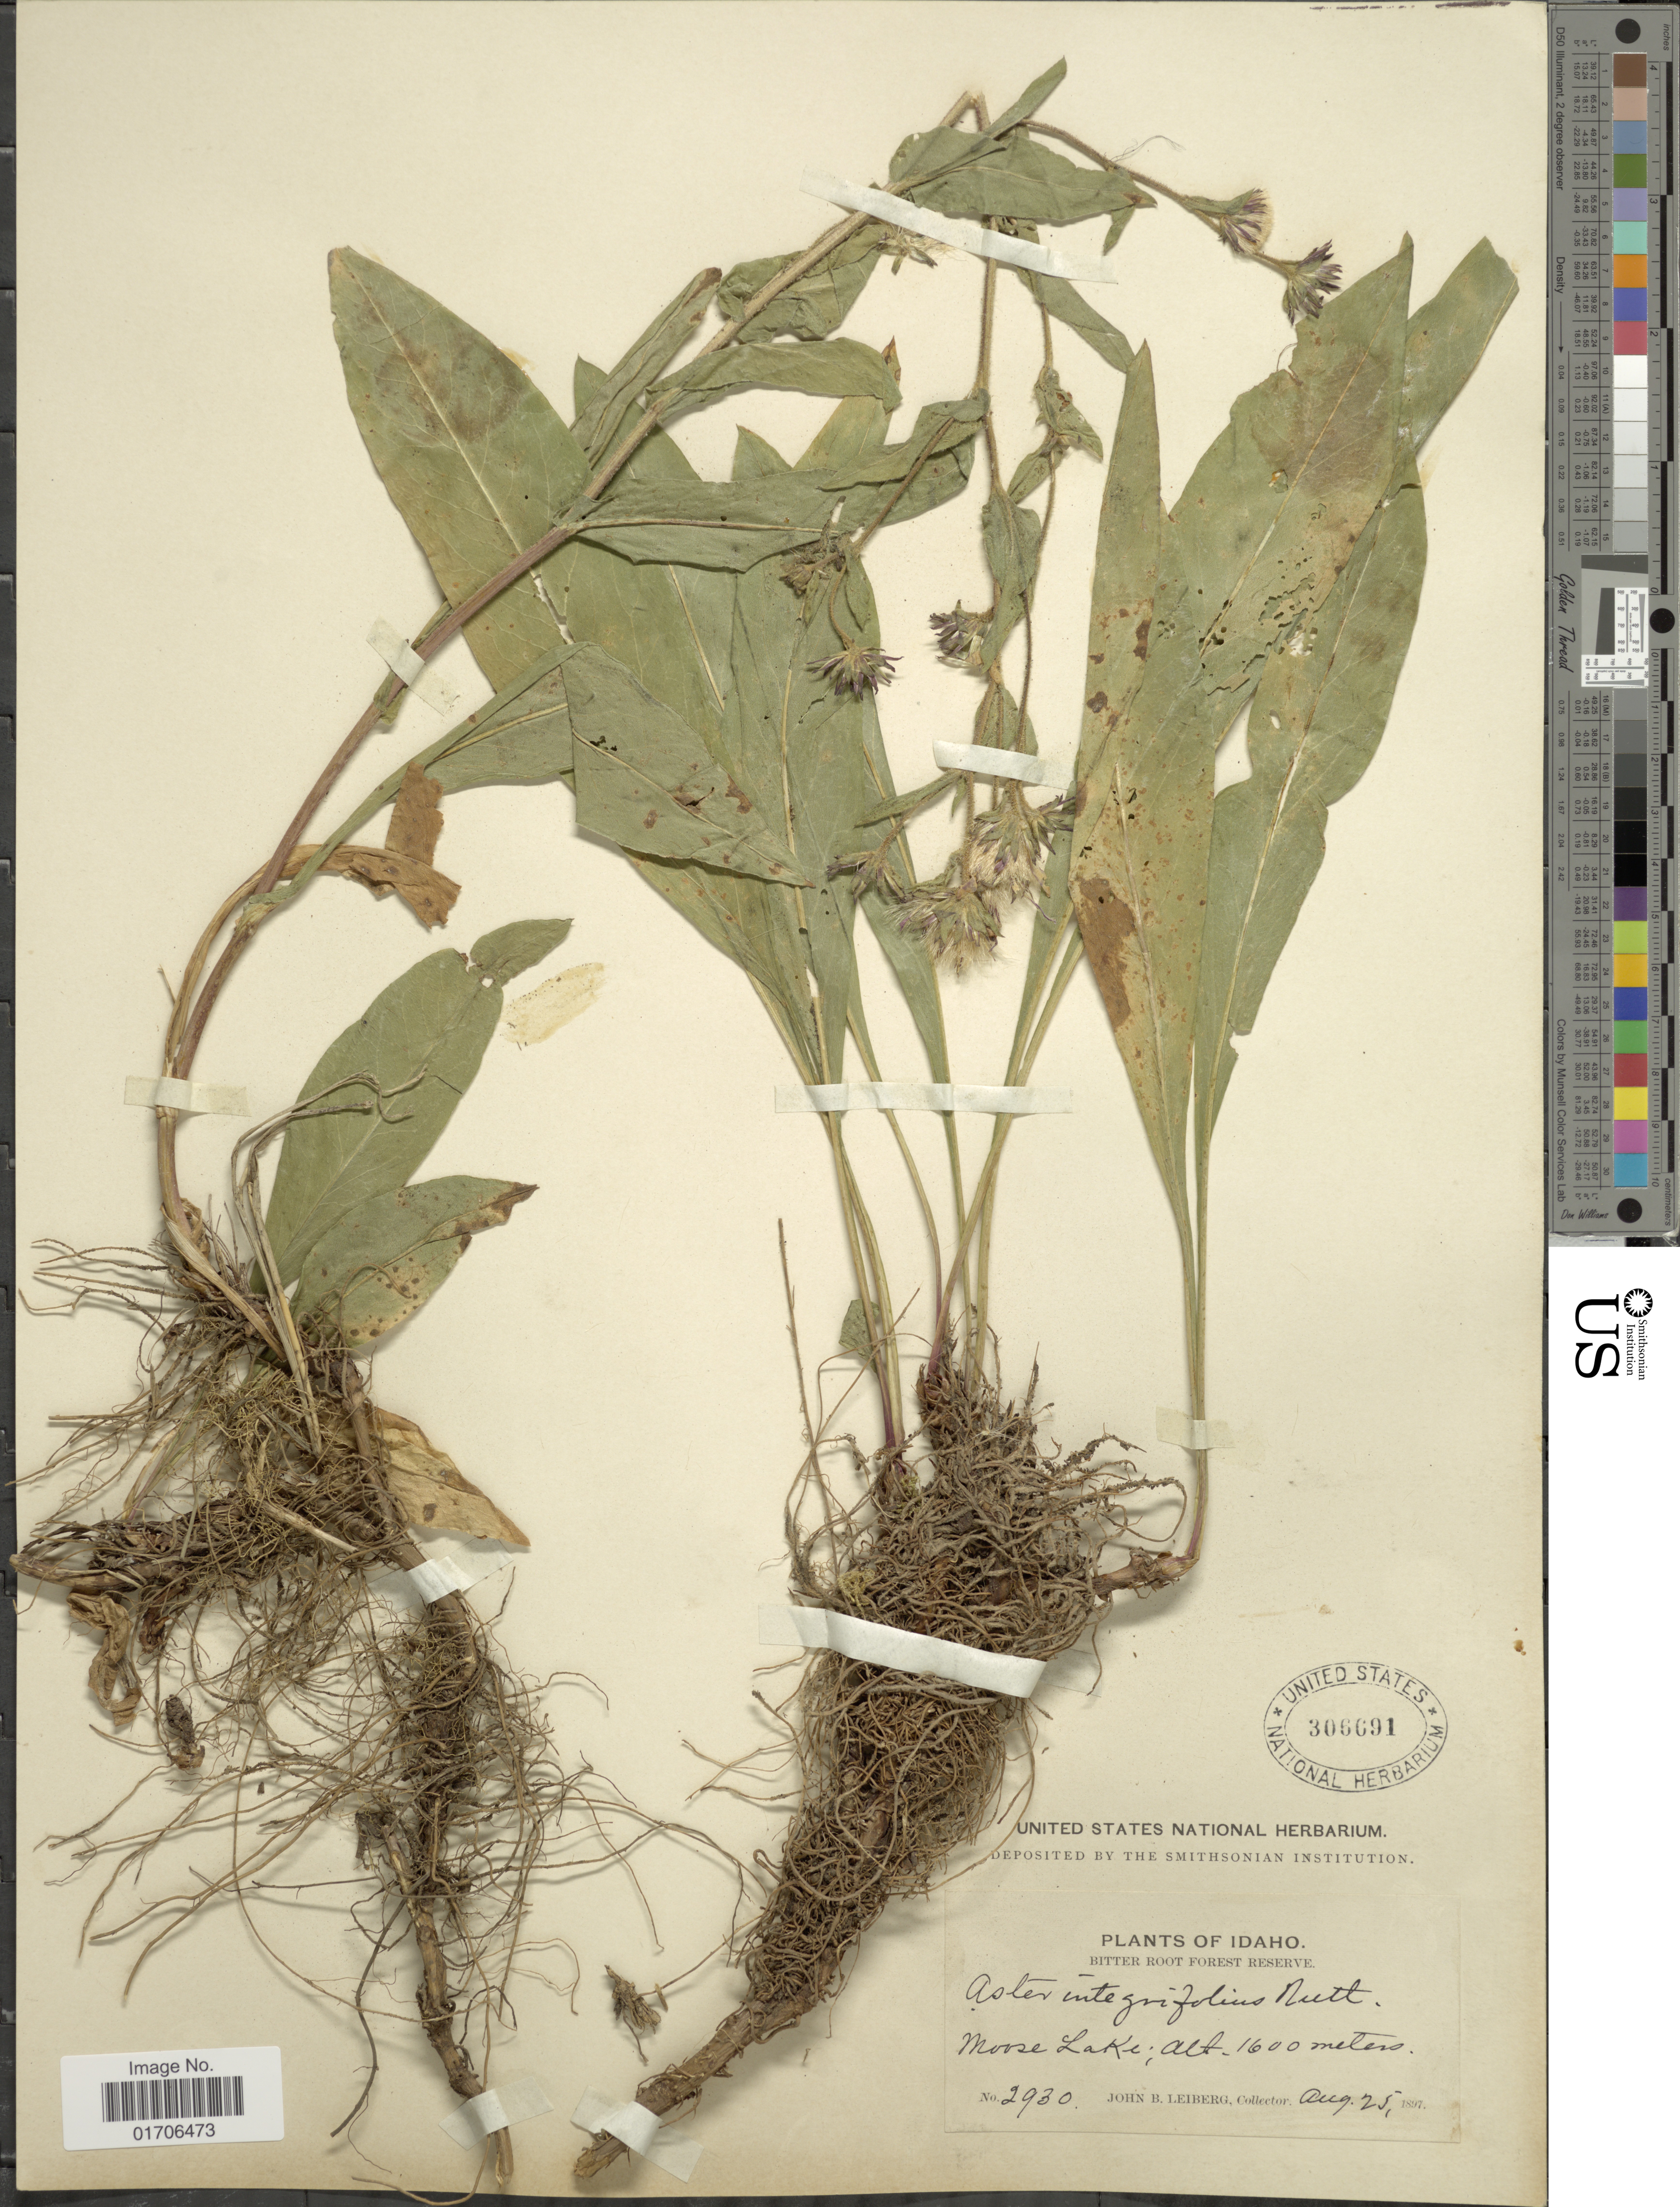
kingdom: Plantae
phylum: Tracheophyta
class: Magnoliopsida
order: Asterales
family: Asteraceae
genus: Eurybia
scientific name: Eurybia integrifolia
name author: (Nutt.) G.L. Nesom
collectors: J. B. Leiberg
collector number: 2930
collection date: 1897-08-25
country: United States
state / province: Idaho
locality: Bitter Root Forest Reserve. Moose Lake.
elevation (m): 1600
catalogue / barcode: US 306691